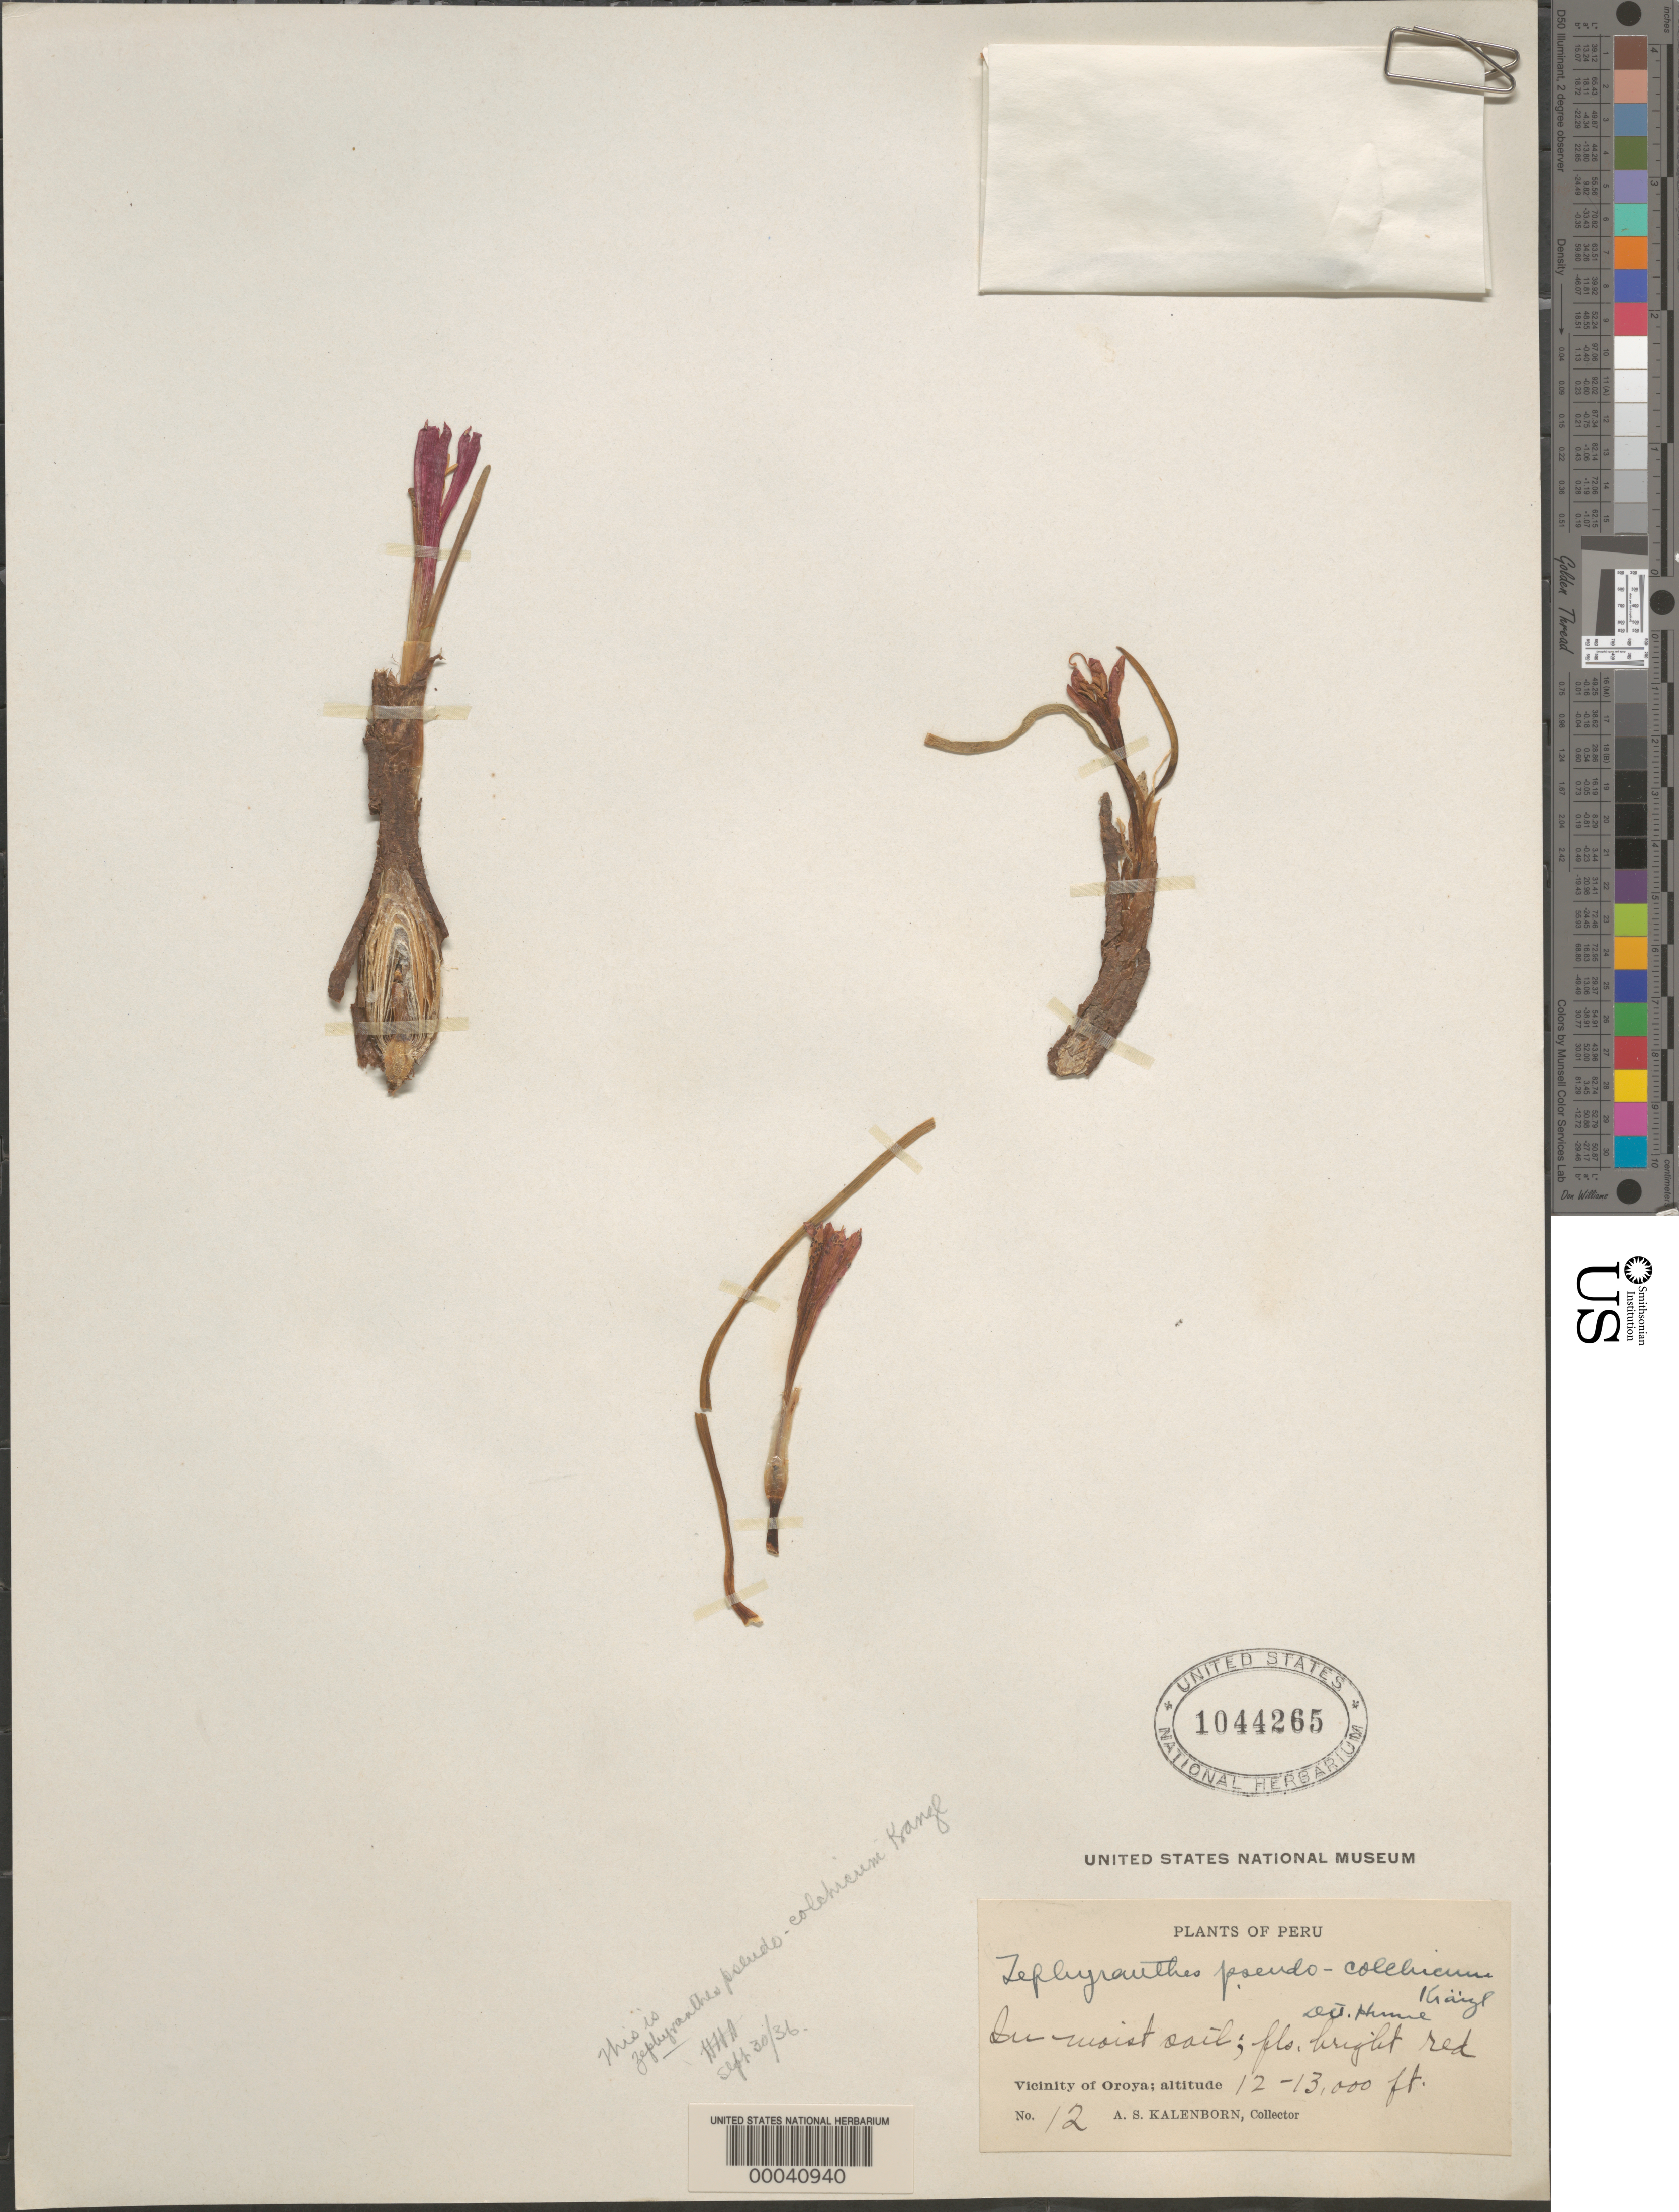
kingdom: Plantae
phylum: Tracheophyta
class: Liliopsida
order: Asparagales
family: Amaryllidaceae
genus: Clinanthus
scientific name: Clinanthus humilis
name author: (Herb.) Meerow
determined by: Strong, Mark T., (BOT), Smithsonian Institution - National Museum of Natural History (UNITED STATES)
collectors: A. Kalenborn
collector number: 12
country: Peru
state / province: Junín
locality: Vicinity of la oroya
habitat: In moist soil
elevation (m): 3658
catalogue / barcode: US 1044265